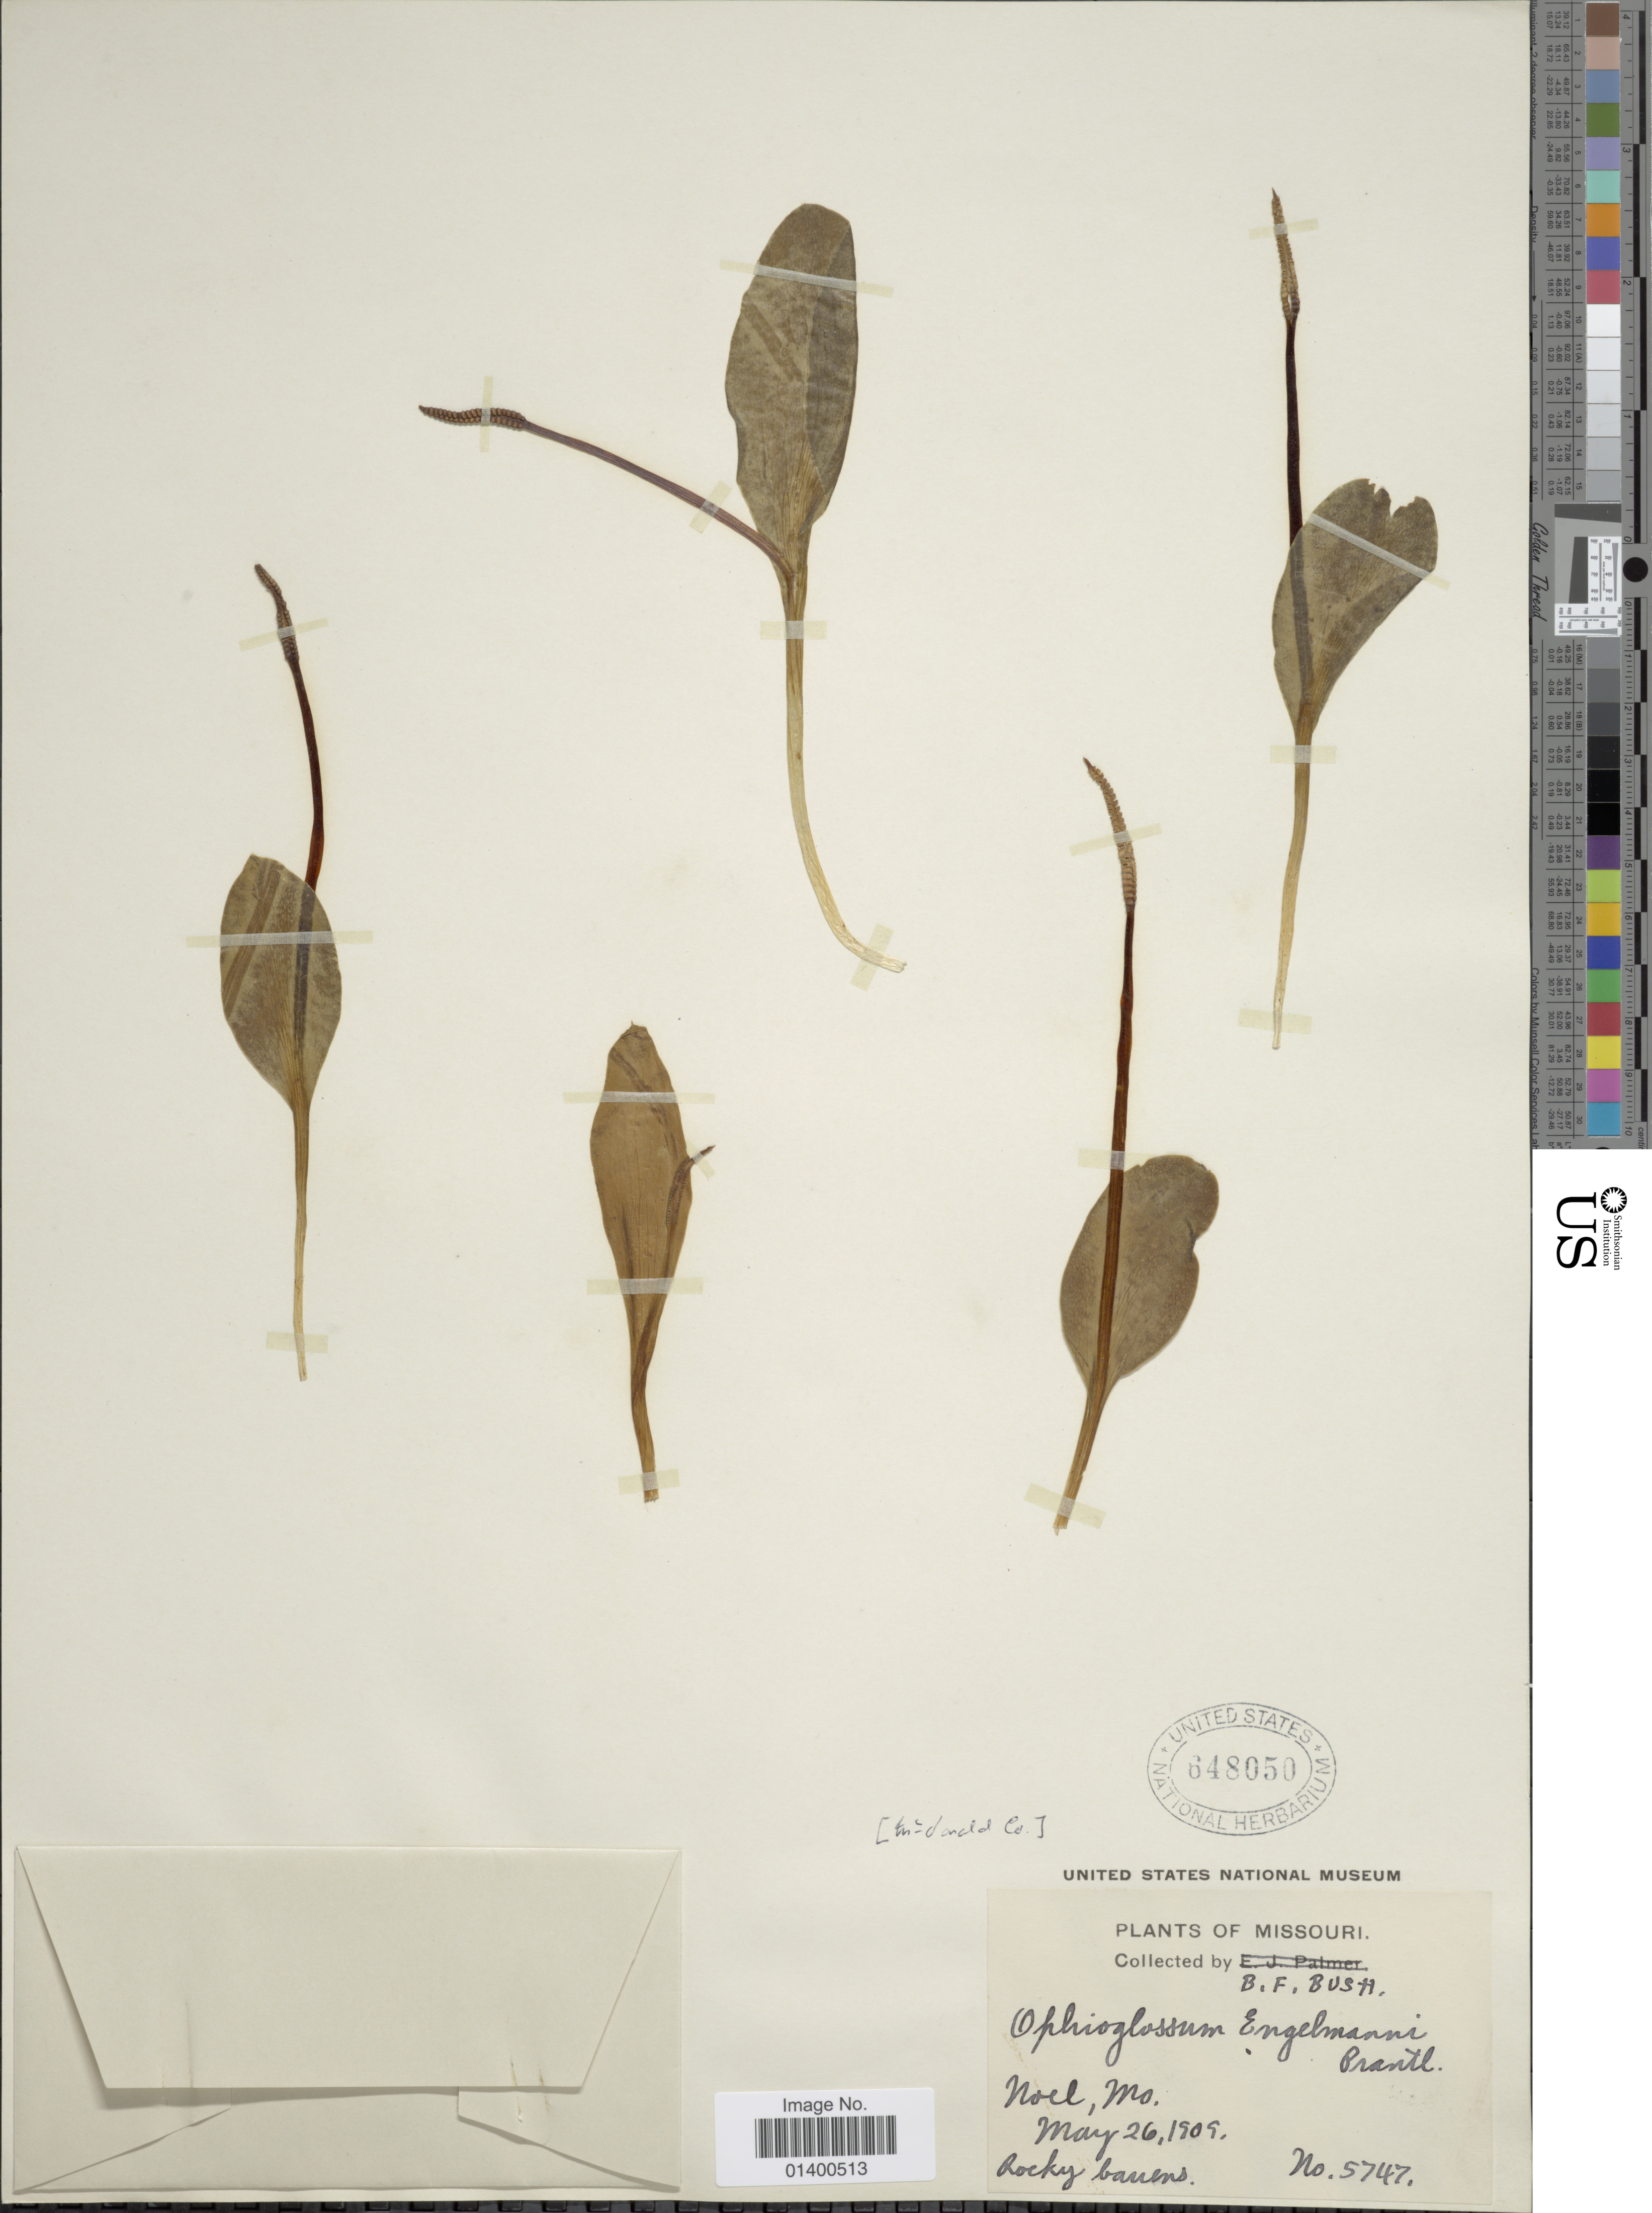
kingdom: Plantae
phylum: Tracheophyta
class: Polypodiopsida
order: Ophioglossales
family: Ophioglossaceae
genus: Ophioglossum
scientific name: Ophioglossum engelmannii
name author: Prantl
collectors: B. F. Bush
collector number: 5747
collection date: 1909-05-26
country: United States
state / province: Missouri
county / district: McDonald County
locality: Noel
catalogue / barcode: US 648050